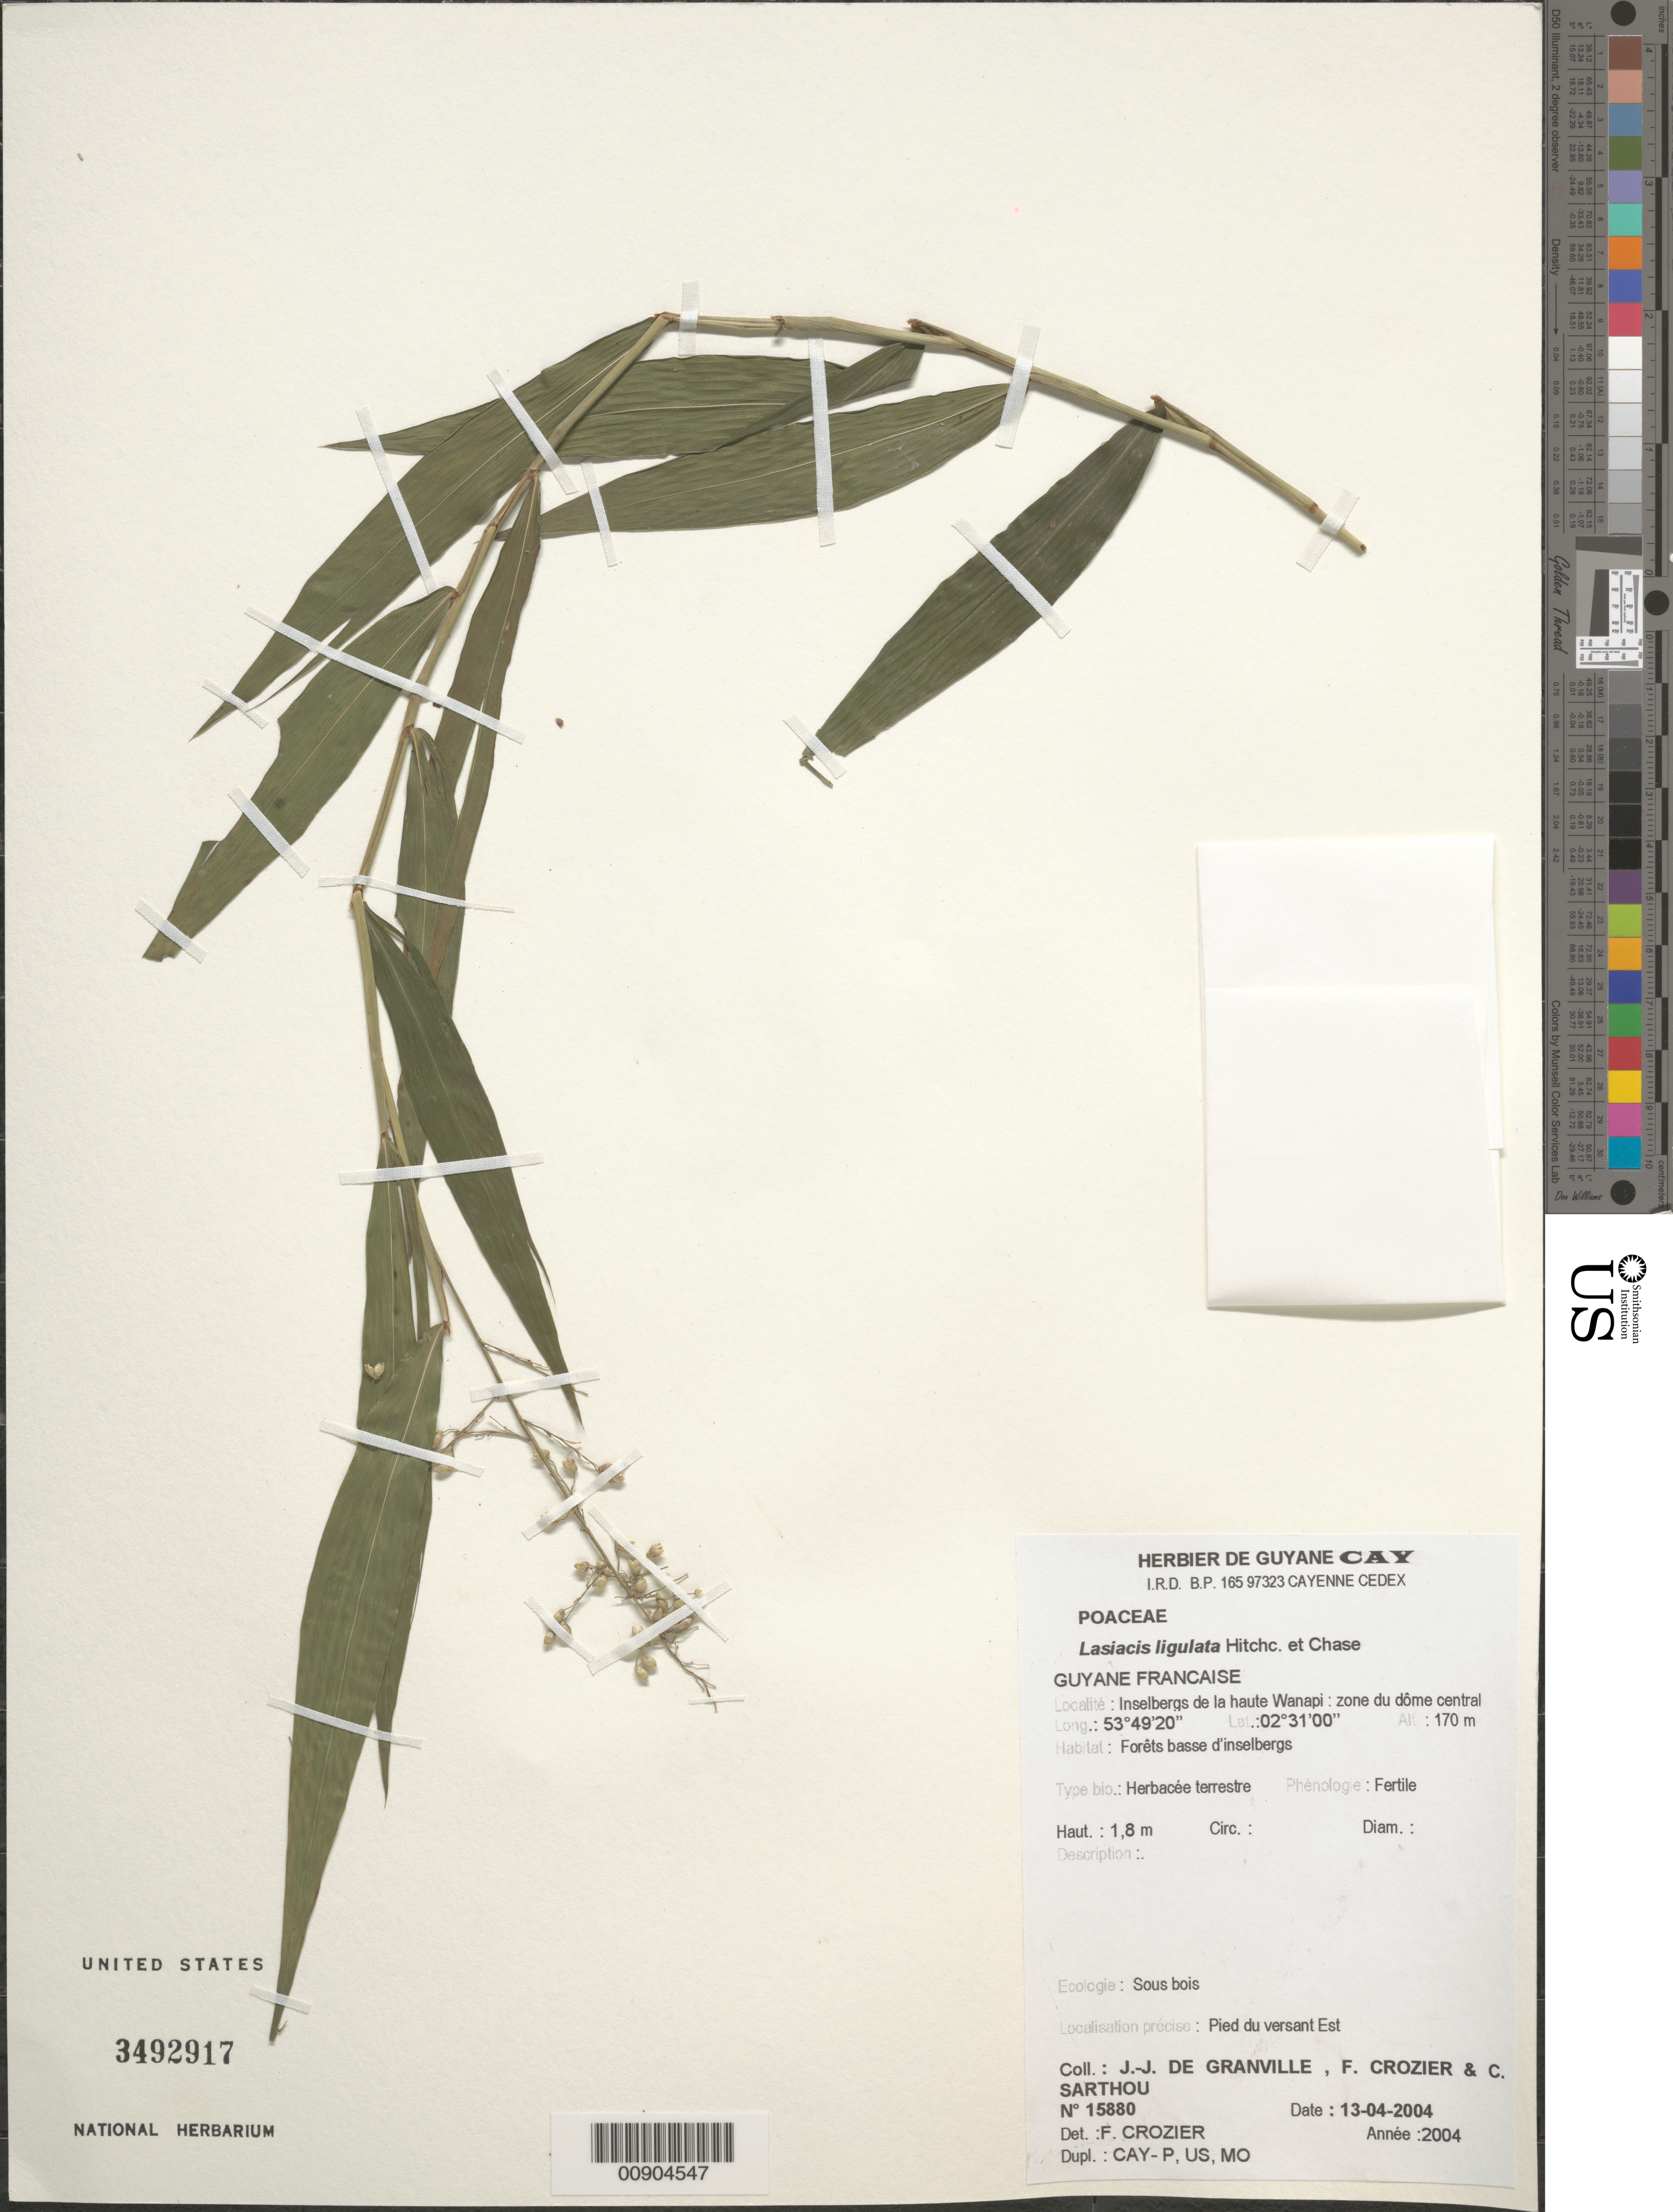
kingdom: Plantae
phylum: Tracheophyta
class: Liliopsida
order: Poales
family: Poaceae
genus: Lasiacis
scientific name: Lasiacis ligulata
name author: Hitchc. & Chase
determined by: Crozier, F.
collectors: J.-J. de Granville, F. Crozier & C. Sarthou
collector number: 15880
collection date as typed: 13-Apr-04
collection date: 2004-04-13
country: French Guiana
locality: Inselbergs de la haute Wanapi, versant est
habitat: Forêts basse d'inselbergs; sous bois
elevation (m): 170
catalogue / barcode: US 3492917